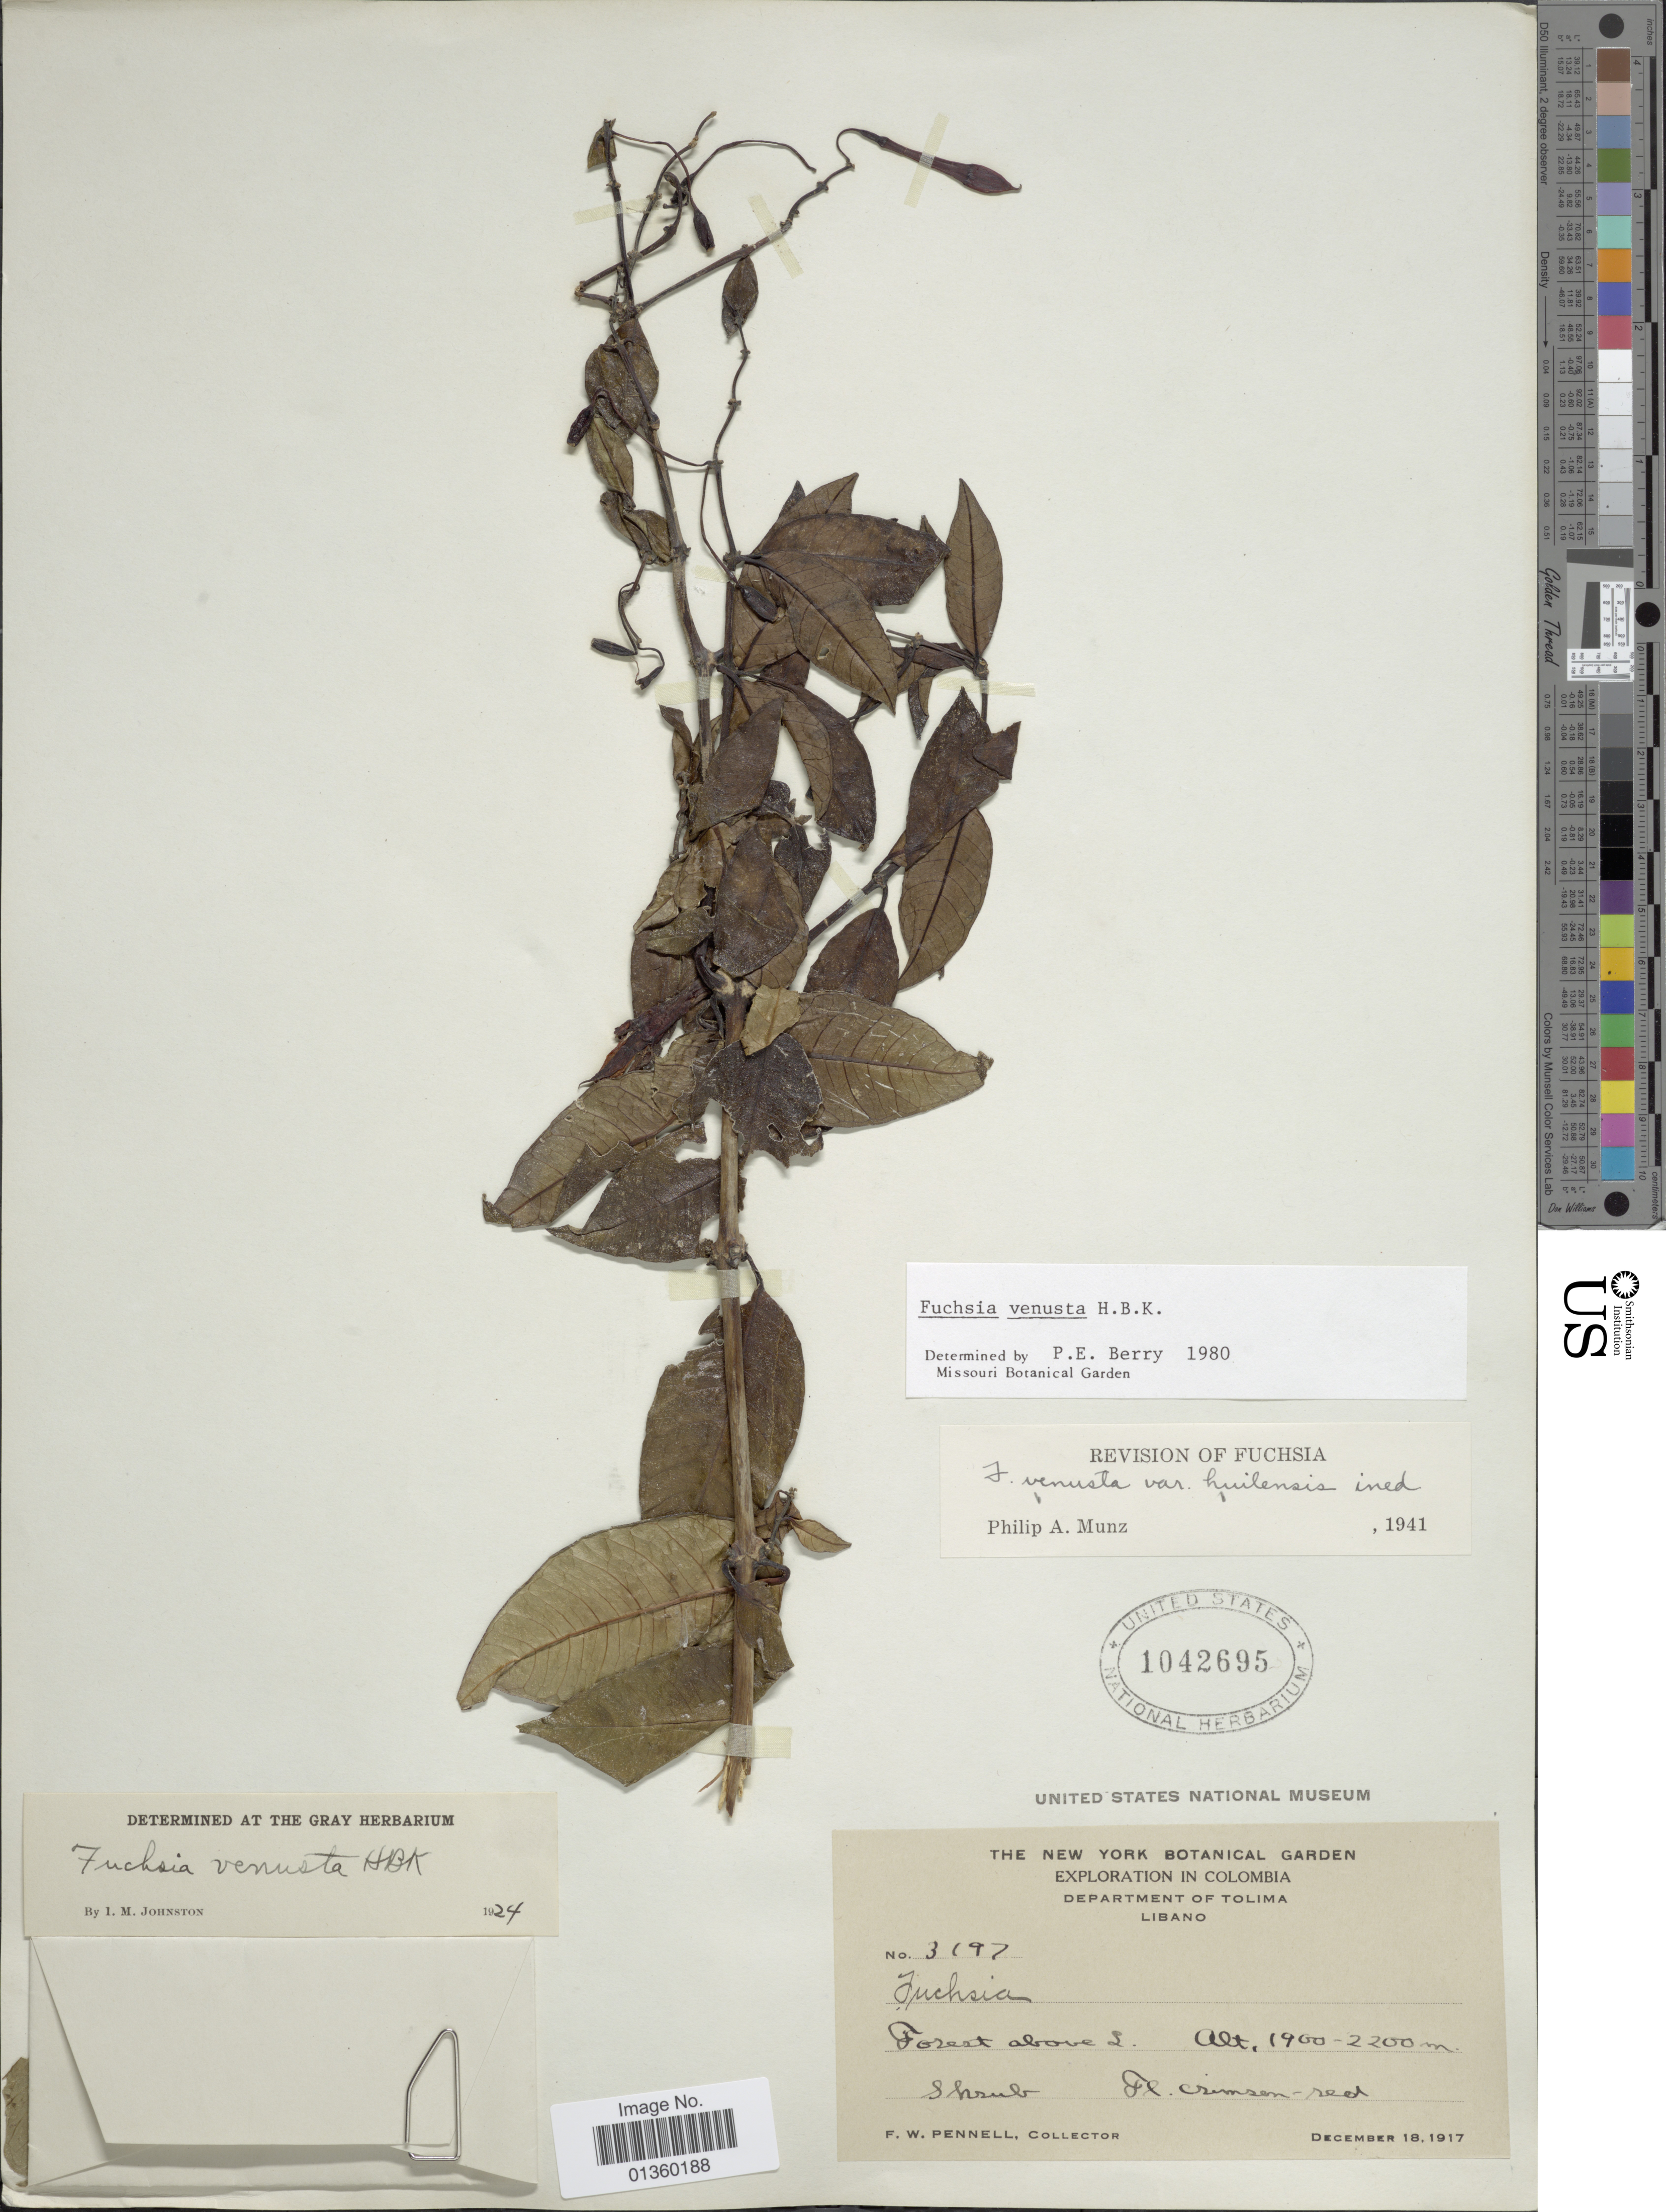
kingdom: Plantae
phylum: Tracheophyta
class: Magnoliopsida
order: Myrtales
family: Onagraceae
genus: Fuchsia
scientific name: Fuchsia venusta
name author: Kunth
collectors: F. W. Pennell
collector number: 3197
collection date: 1917-12-18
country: Colombia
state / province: Tolima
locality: Libano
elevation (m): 1900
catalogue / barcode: US 1042695